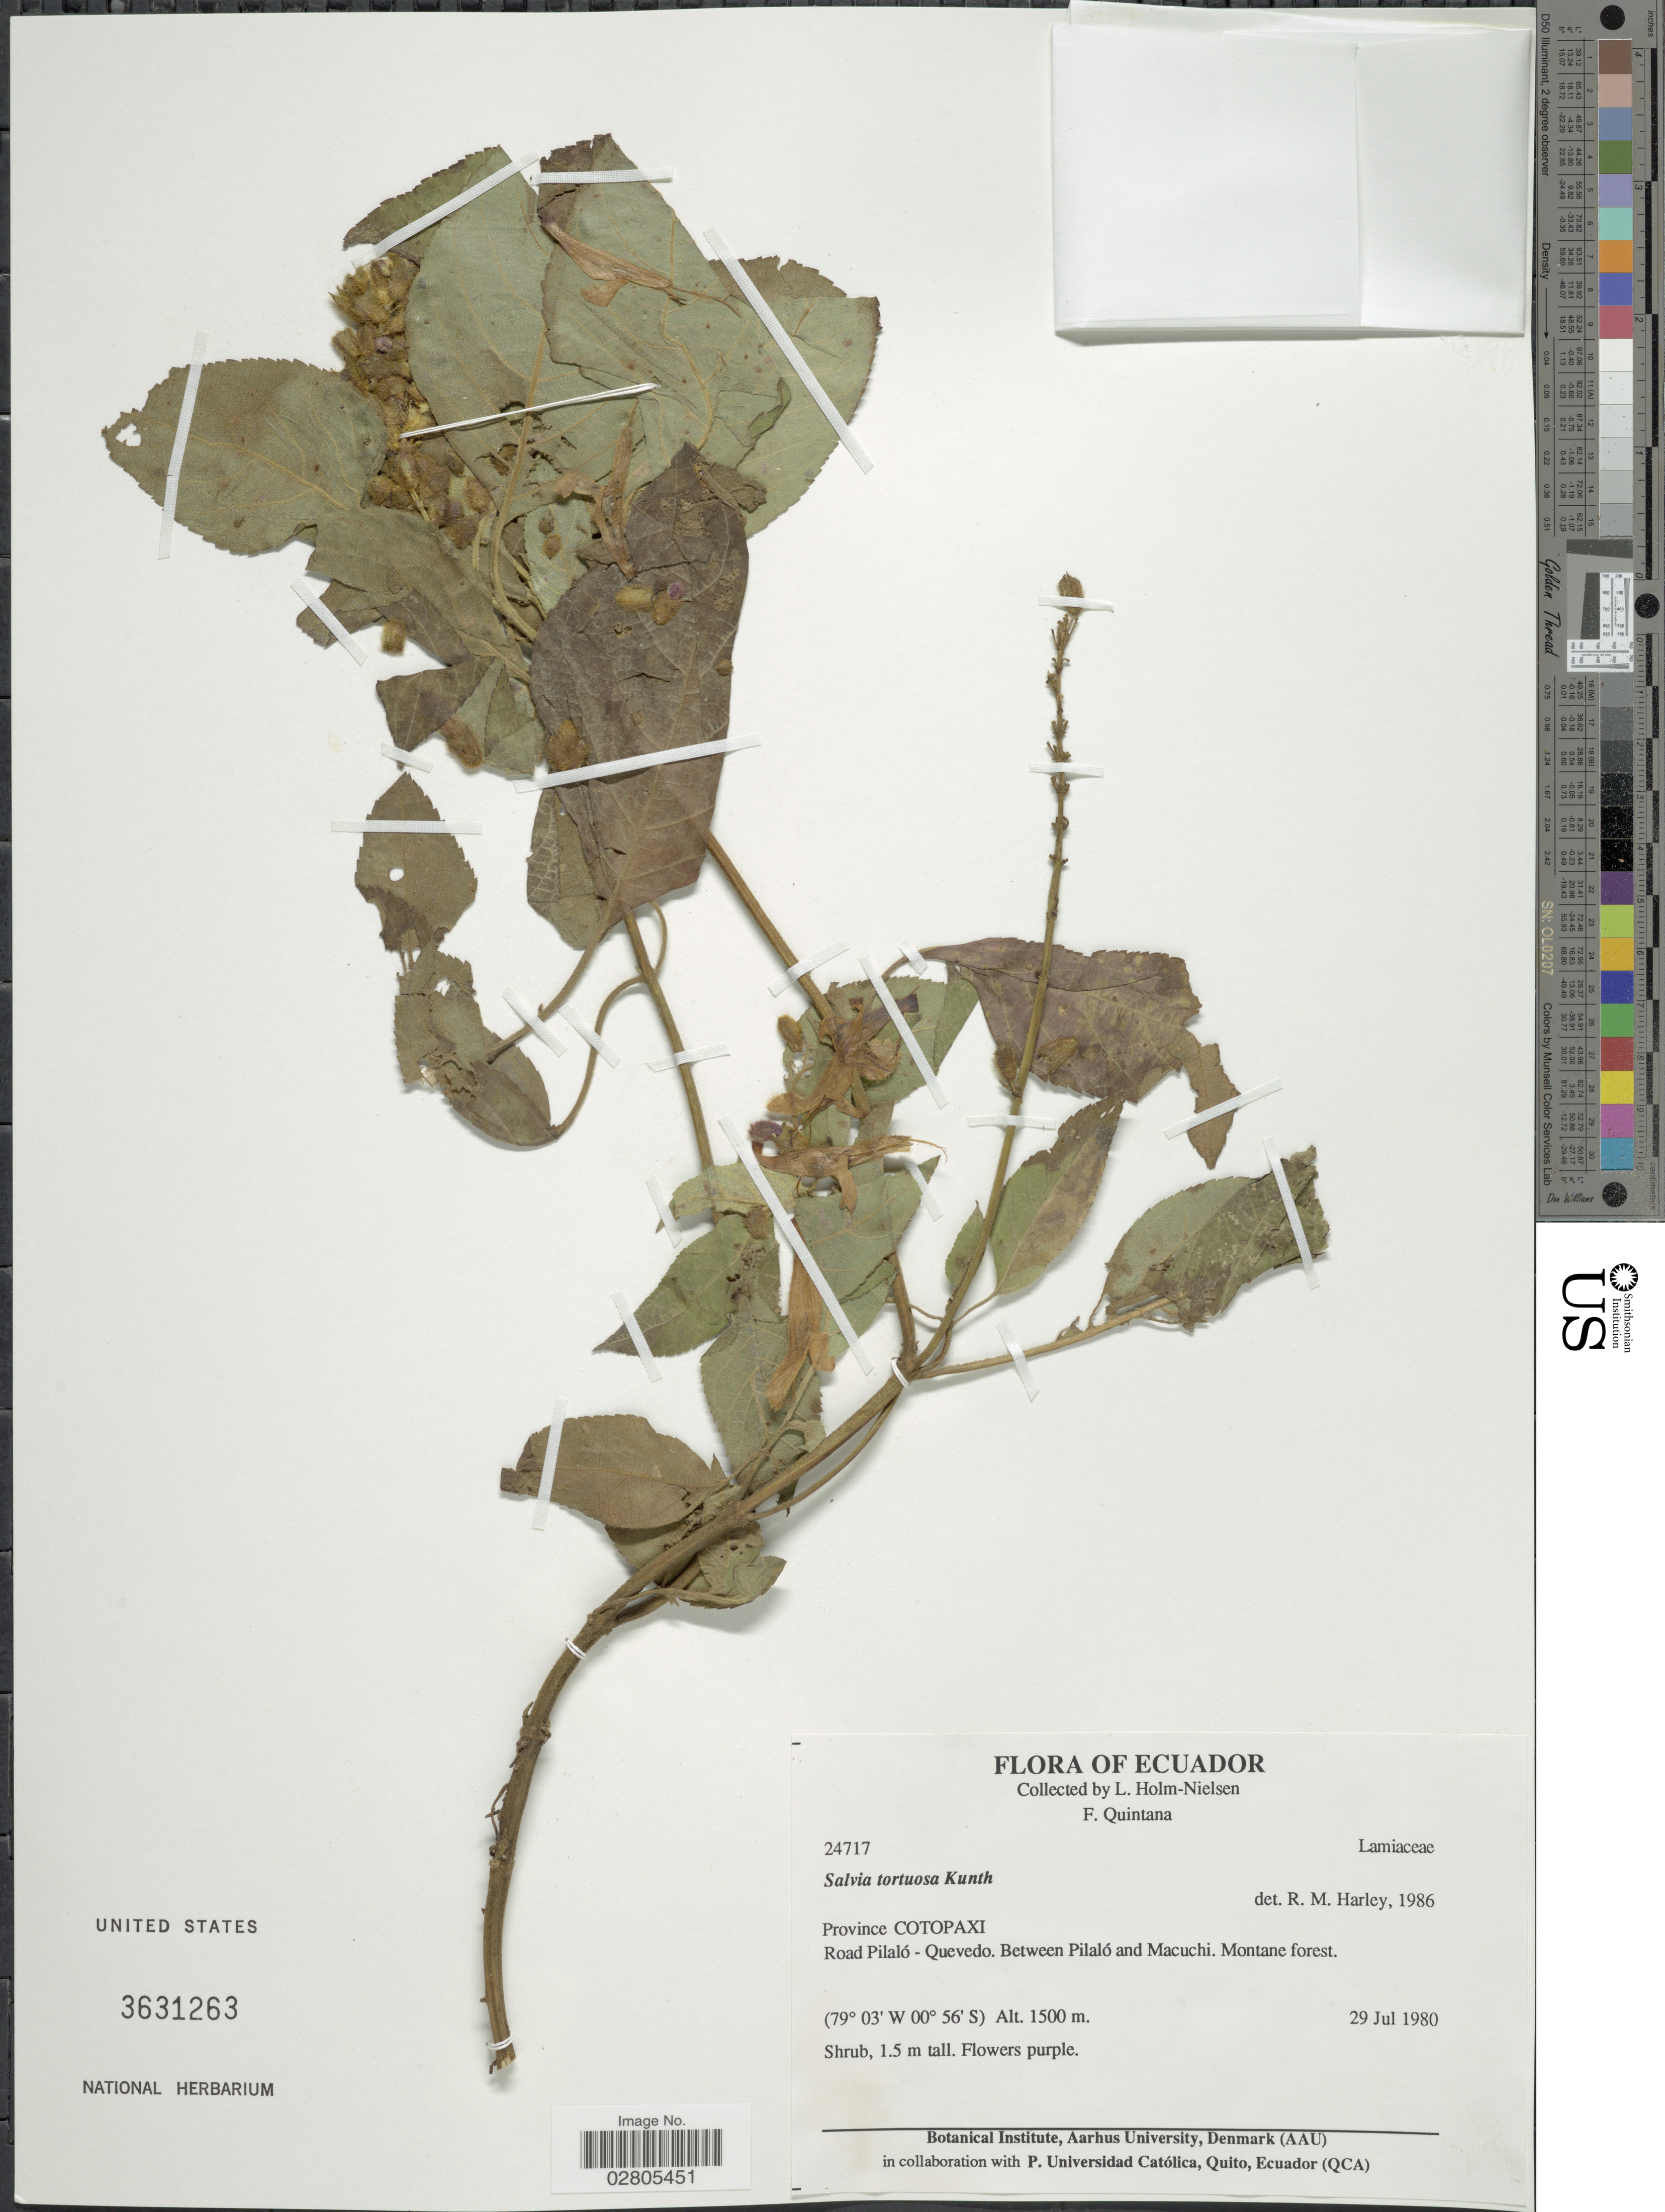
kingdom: Plantae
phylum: Tracheophyta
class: Magnoliopsida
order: Lamiales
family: Lamiaceae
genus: Salvia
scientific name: Salvia tortuosa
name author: Kunth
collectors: L. Holm-Nielsen & F. Quintana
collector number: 24717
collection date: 1980-07-29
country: Ecuador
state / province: Cotopaxi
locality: Province Cotopaxi. Road Pilaló-Quevedo. Between Pilaló and Macuchi.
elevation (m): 1500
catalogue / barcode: US 3631263